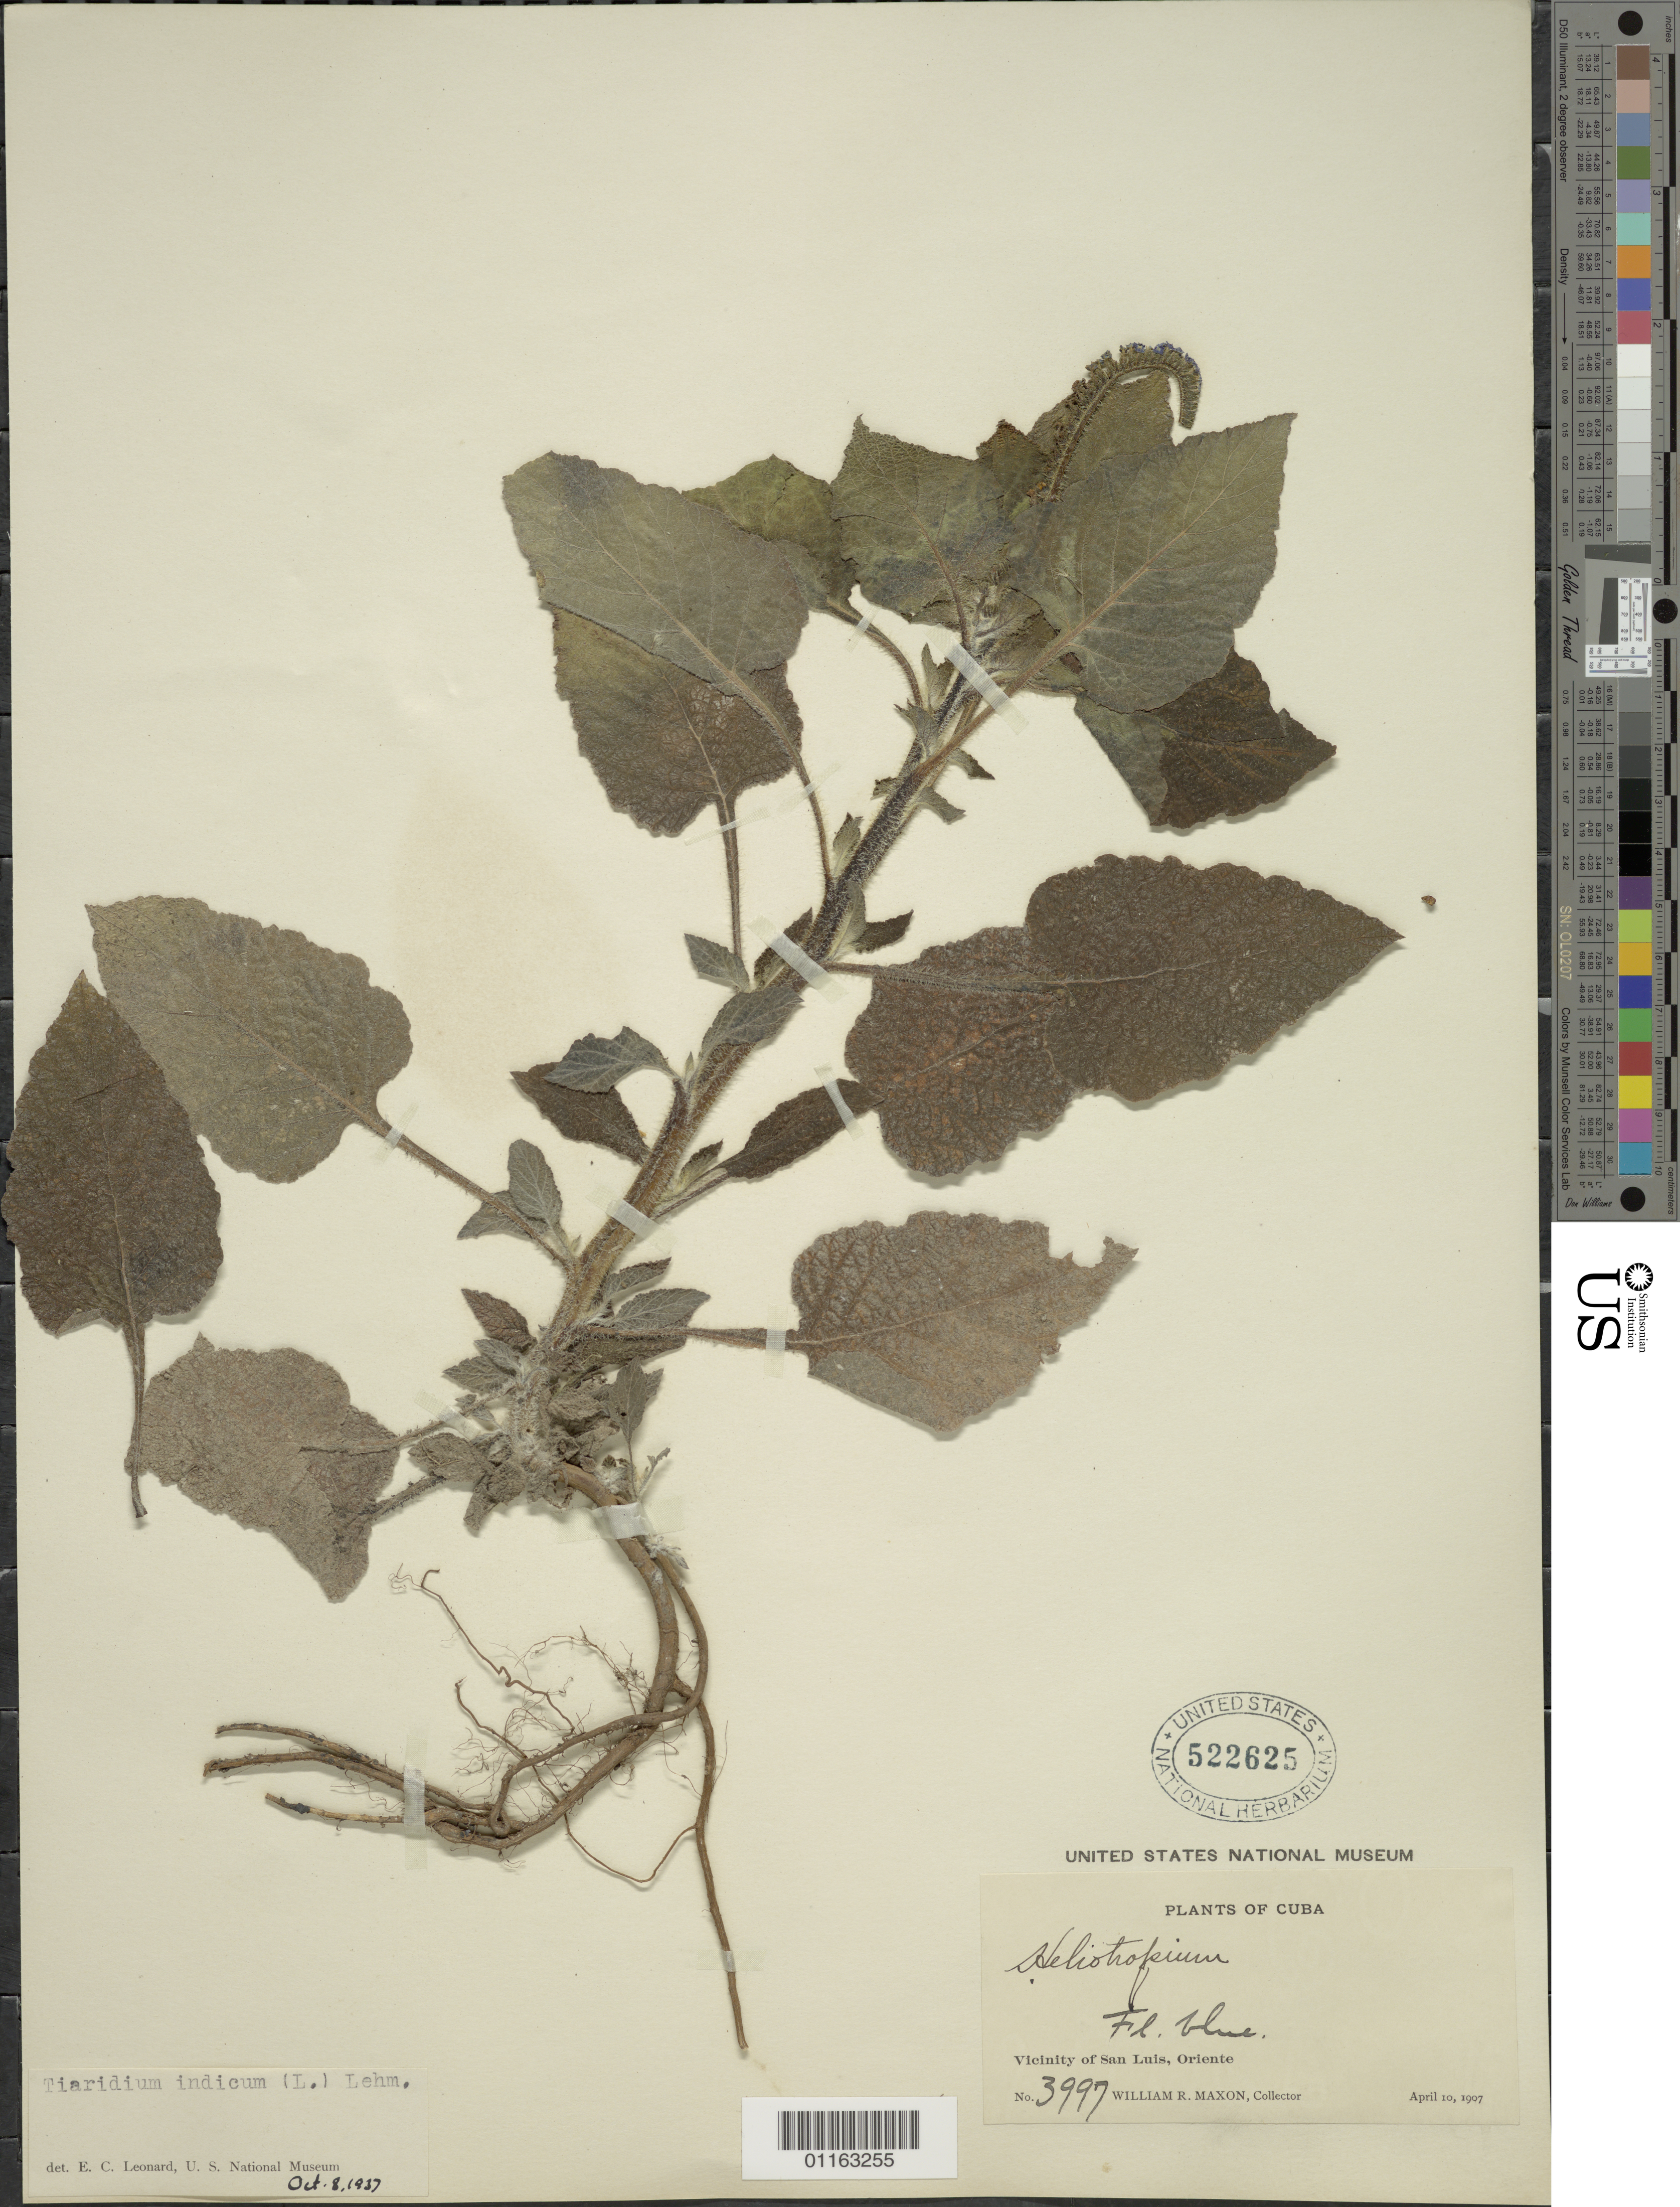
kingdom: Plantae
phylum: Tracheophyta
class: Magnoliopsida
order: Boraginales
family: Heliotropiaceae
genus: Heliotropium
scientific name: Heliotropium indicum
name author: L.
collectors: W. R. Maxon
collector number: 3997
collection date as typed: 10 Apr 1907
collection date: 1907-04-10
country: Cuba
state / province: Oriente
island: Cuba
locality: San Luis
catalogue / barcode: US 522625